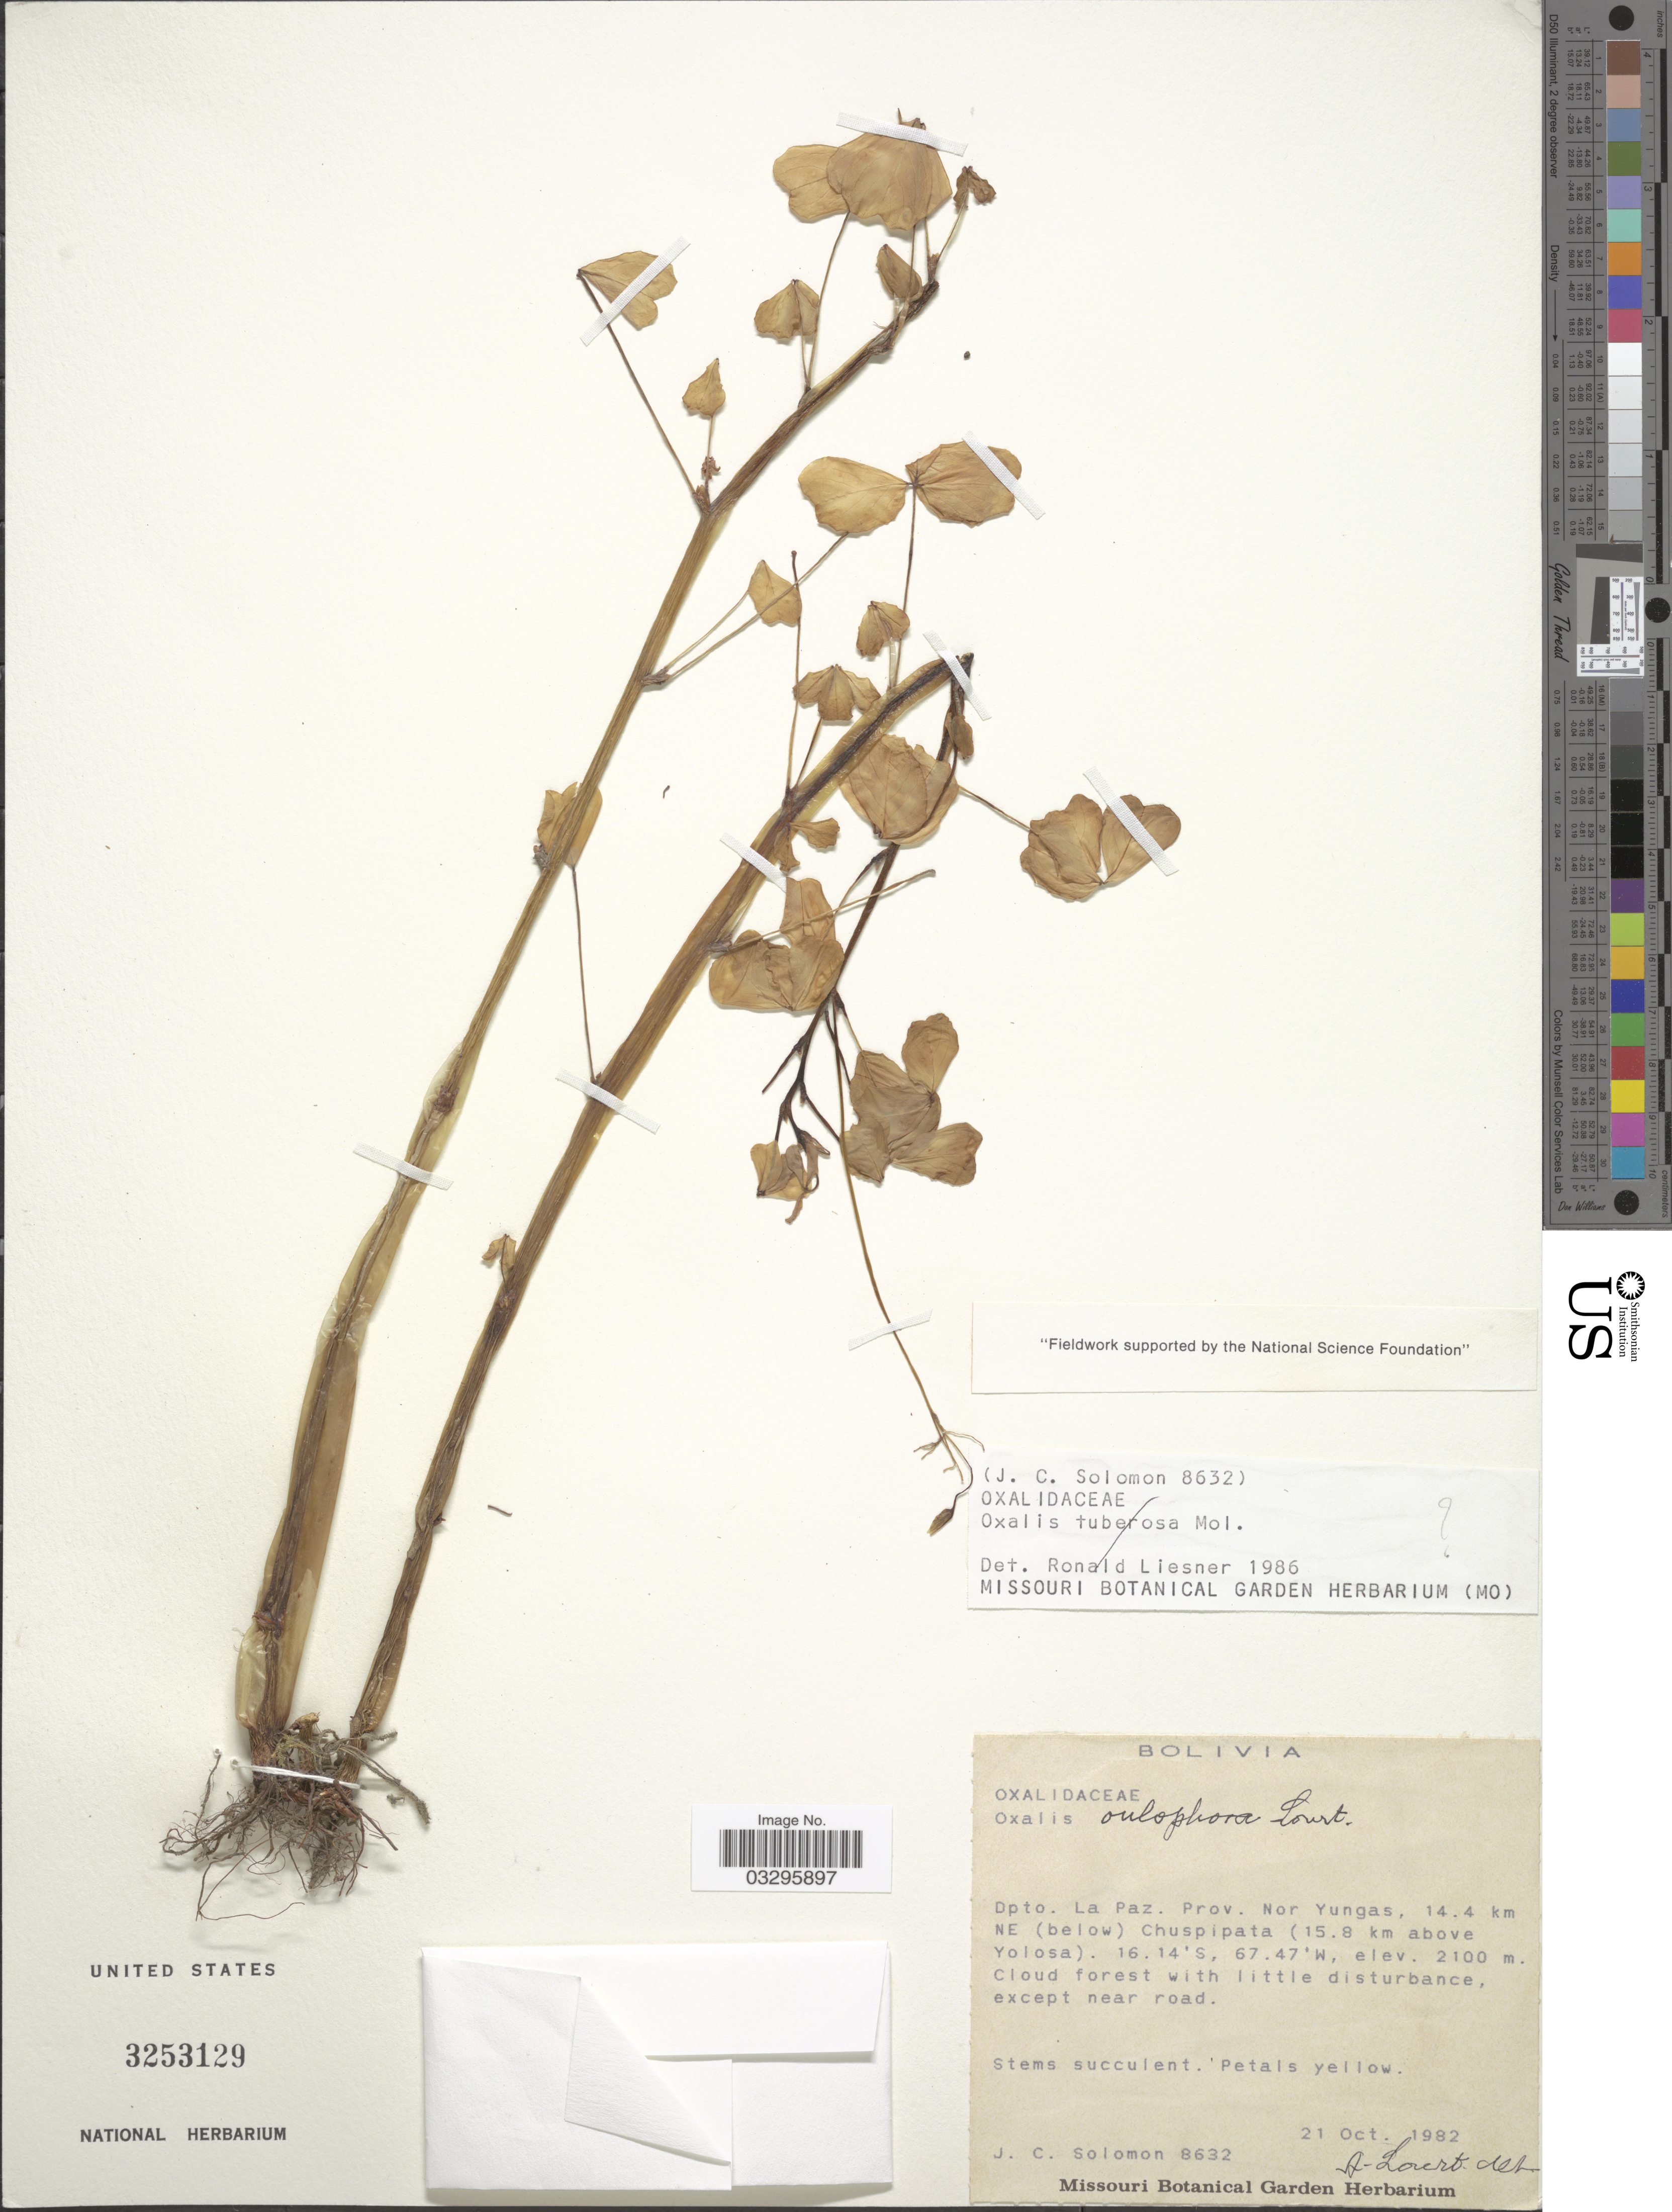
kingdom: Plantae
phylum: Tracheophyta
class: Magnoliopsida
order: Oxalidales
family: Oxalidaceae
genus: Oxalis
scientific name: Oxalis oulophora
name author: Lourteig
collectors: J. C. Solomon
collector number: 8632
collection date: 1982-10-21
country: Bolivia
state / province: La Paz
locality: Dpto. La Paz. Prov. Nor Yungas, 14.4 km NE (below) Chuspipata (15.8 km above Yolosa).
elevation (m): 2100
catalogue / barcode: US 3253129